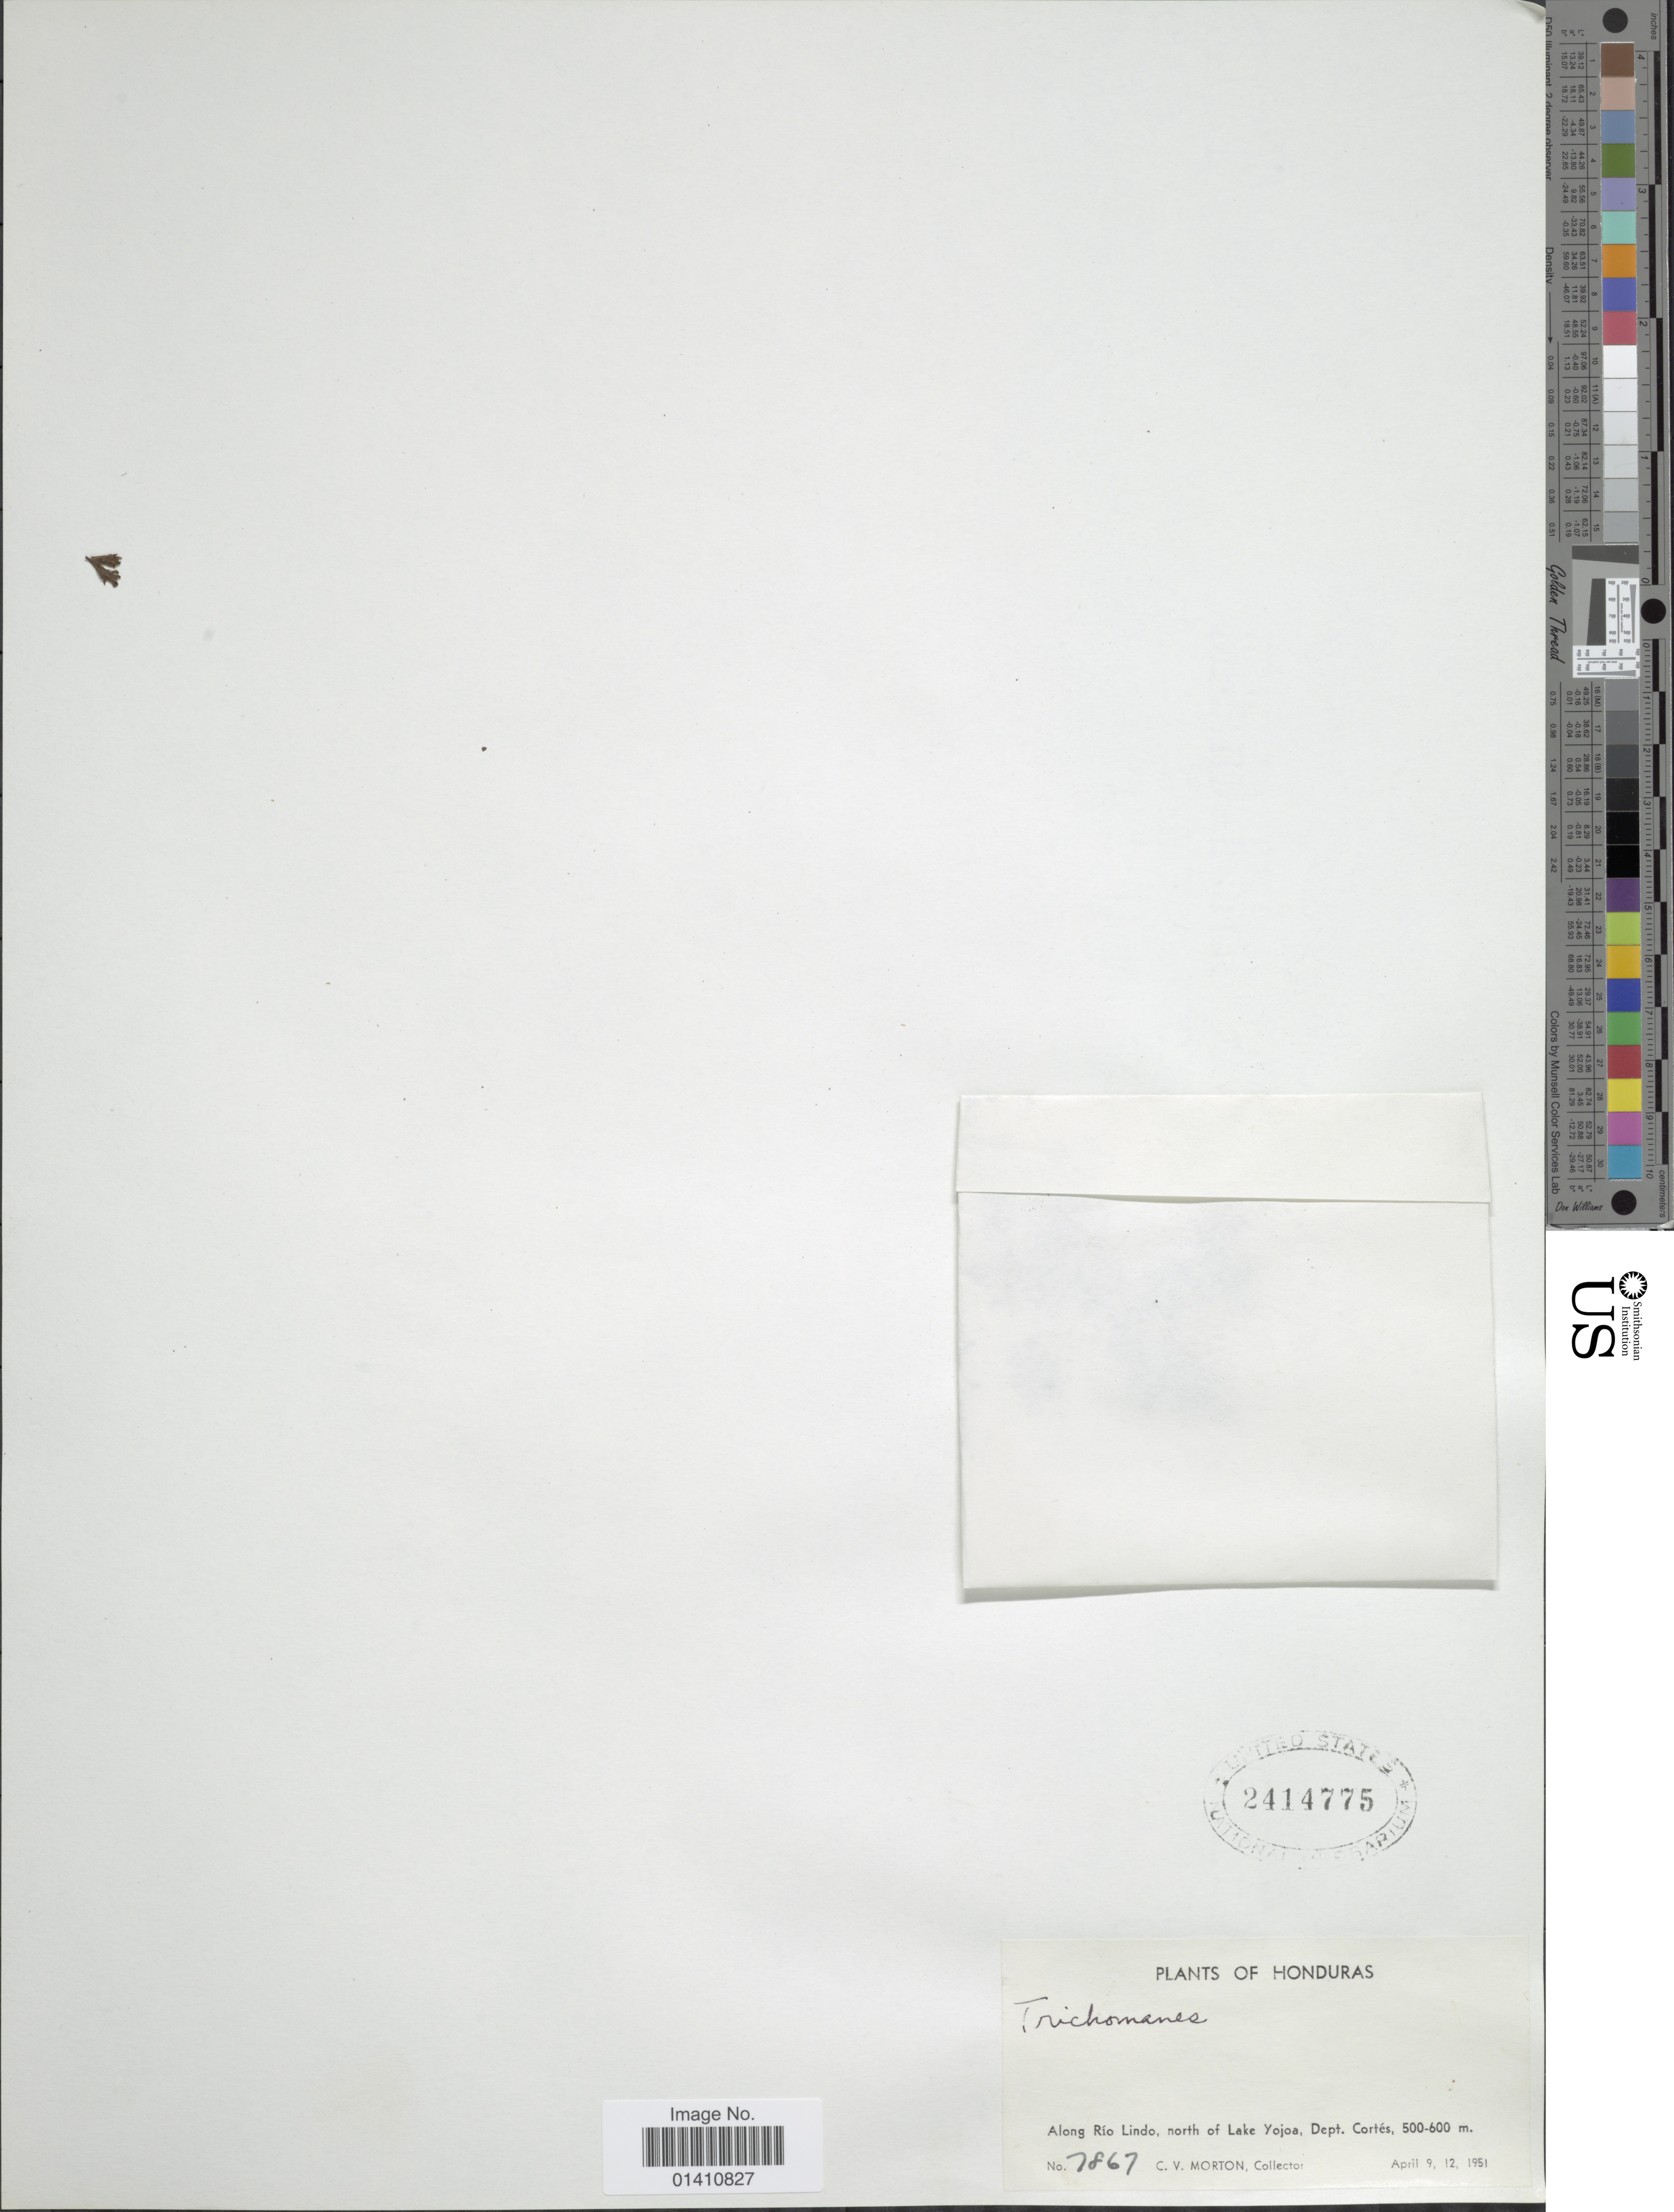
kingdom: Plantae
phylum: Tracheophyta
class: Polypodiopsida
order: Hymenophyllales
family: Hymenophyllaceae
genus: Didymoglossum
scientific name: Didymoglossum sp.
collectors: C. V. Morton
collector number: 7867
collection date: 1951-04-09/1951-04-12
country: Honduras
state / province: Cortés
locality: Along Rio Lindo, north of Lake Yojoa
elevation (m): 500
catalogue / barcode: US 2414775